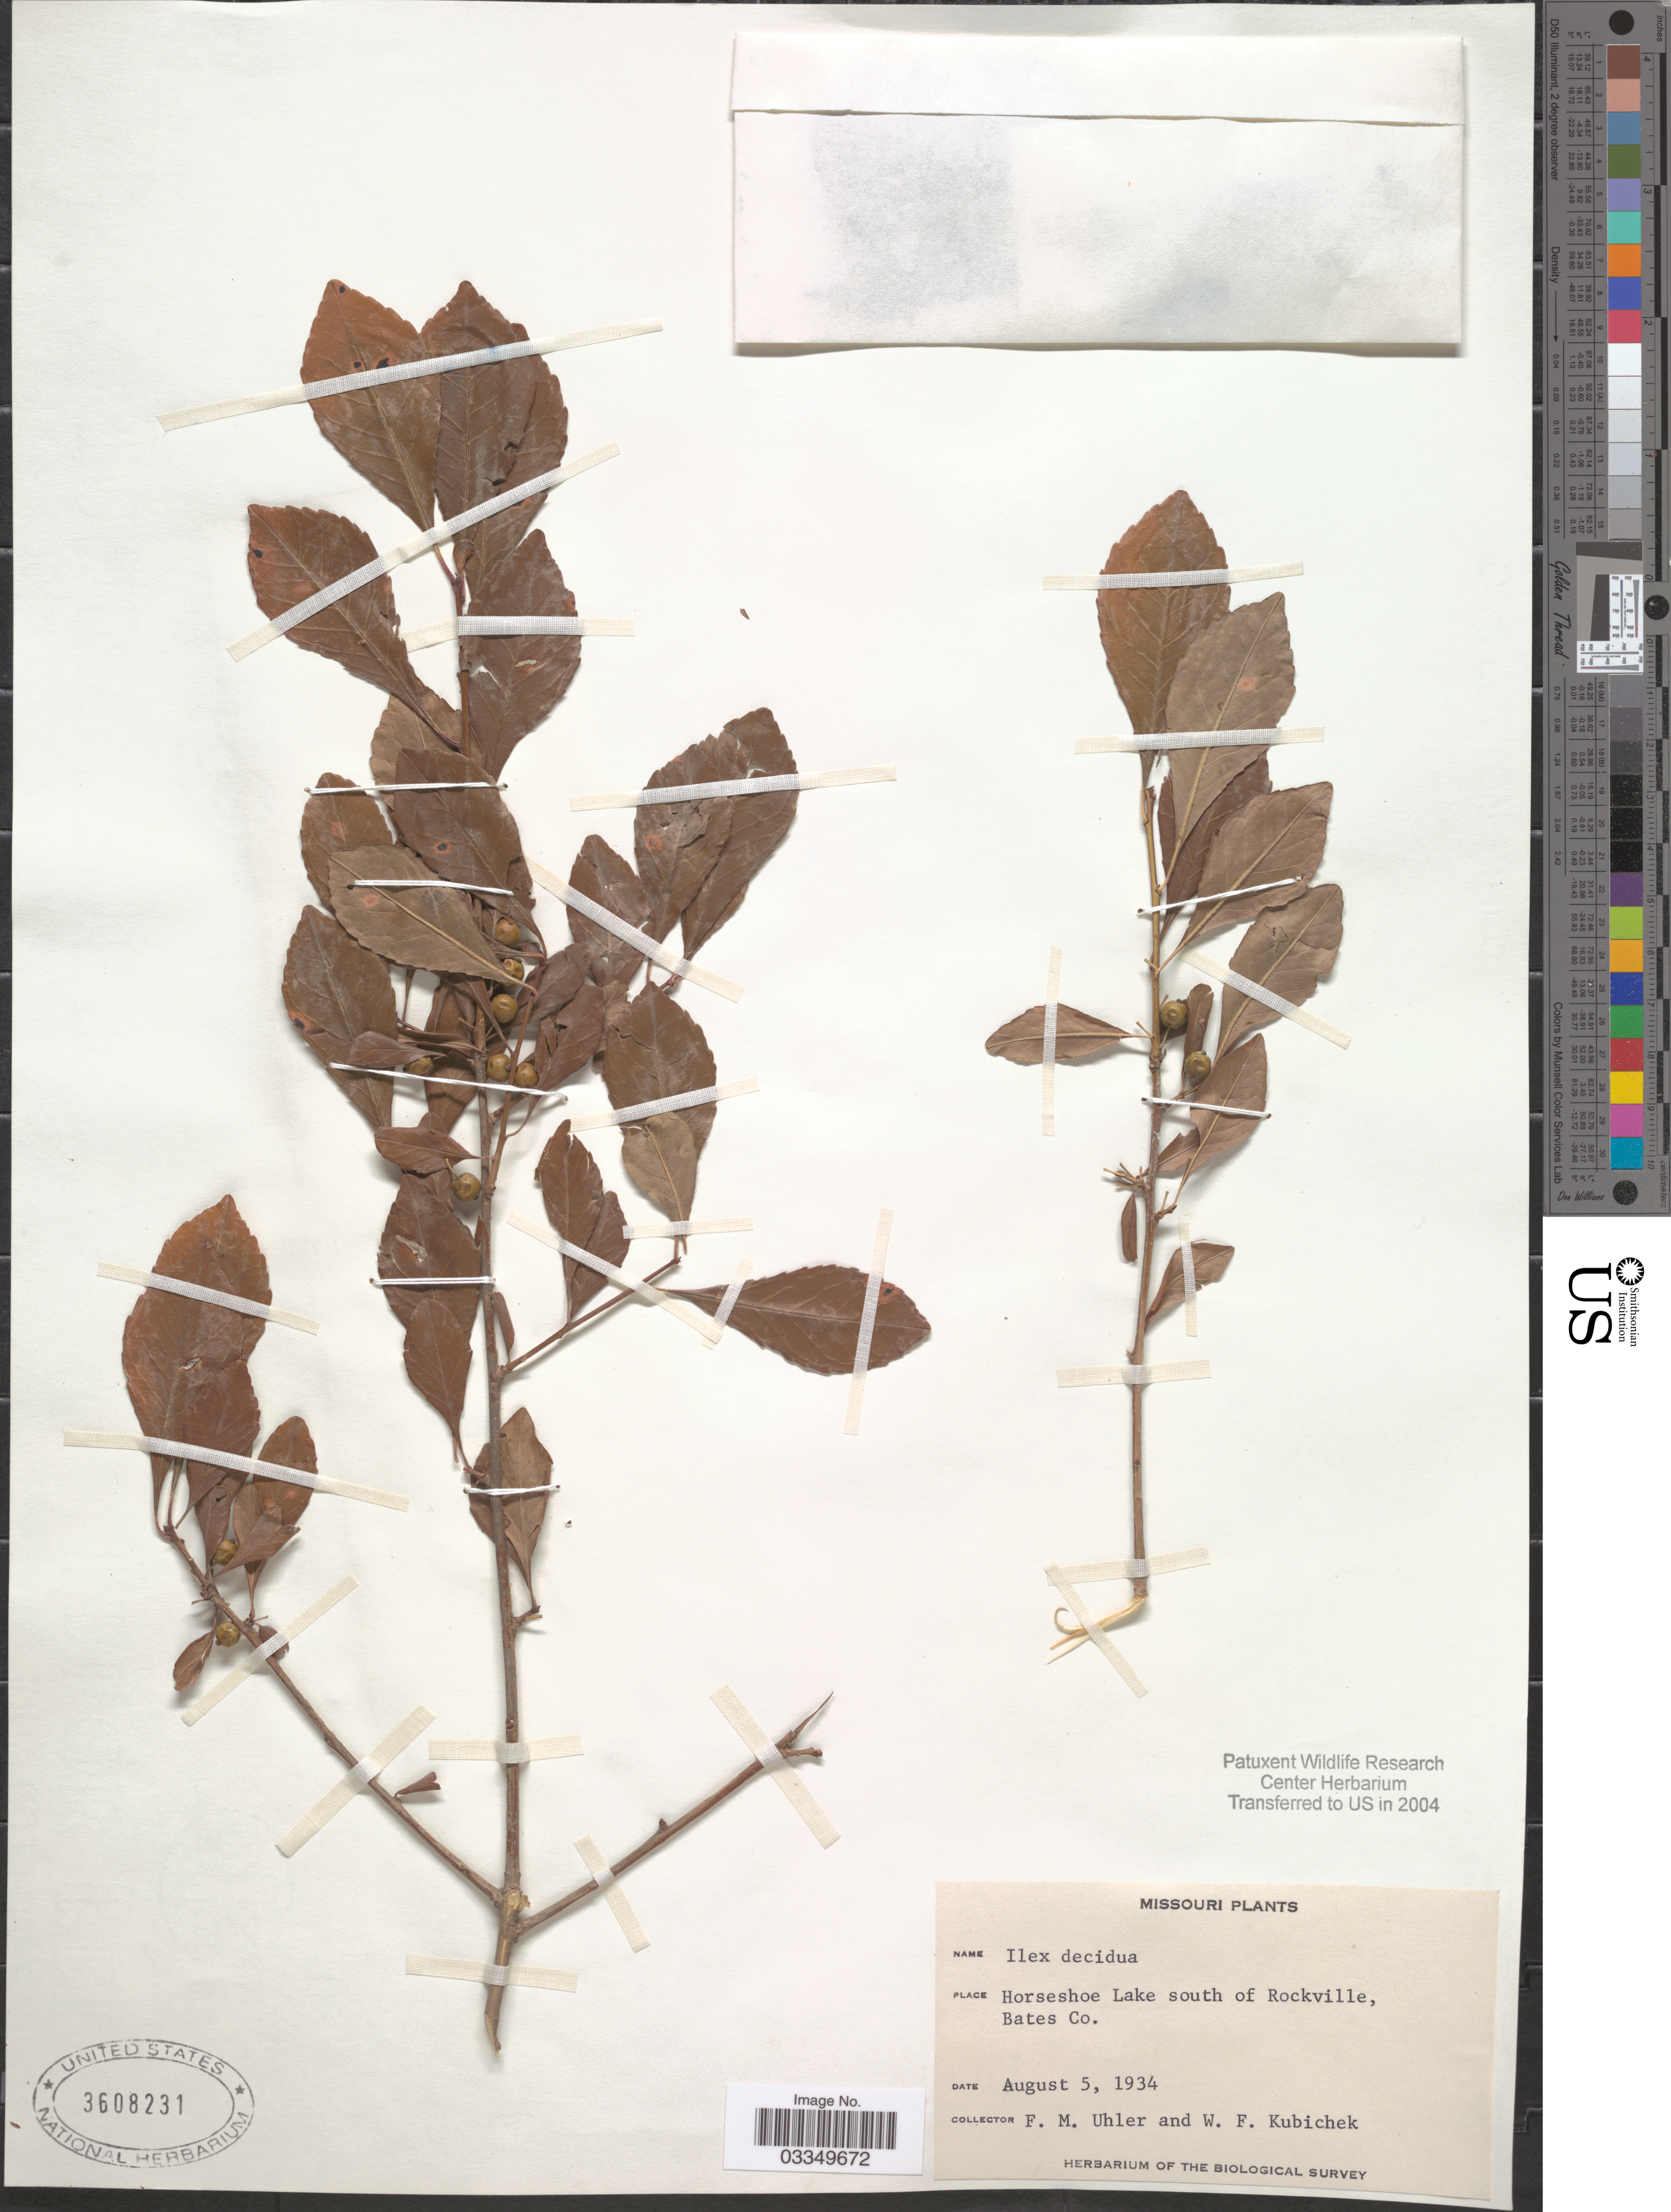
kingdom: Plantae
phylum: Tracheophyta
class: Magnoliopsida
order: Aquifoliales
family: Aquifoliaceae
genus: Ilex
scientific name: Ilex decidua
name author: Walter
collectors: F. M. Uhler & W. Kubichek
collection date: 1934-08-05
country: United States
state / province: Missouri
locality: Horseshoe Lake south of Rockville, Bates Co.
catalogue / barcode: US 3608231